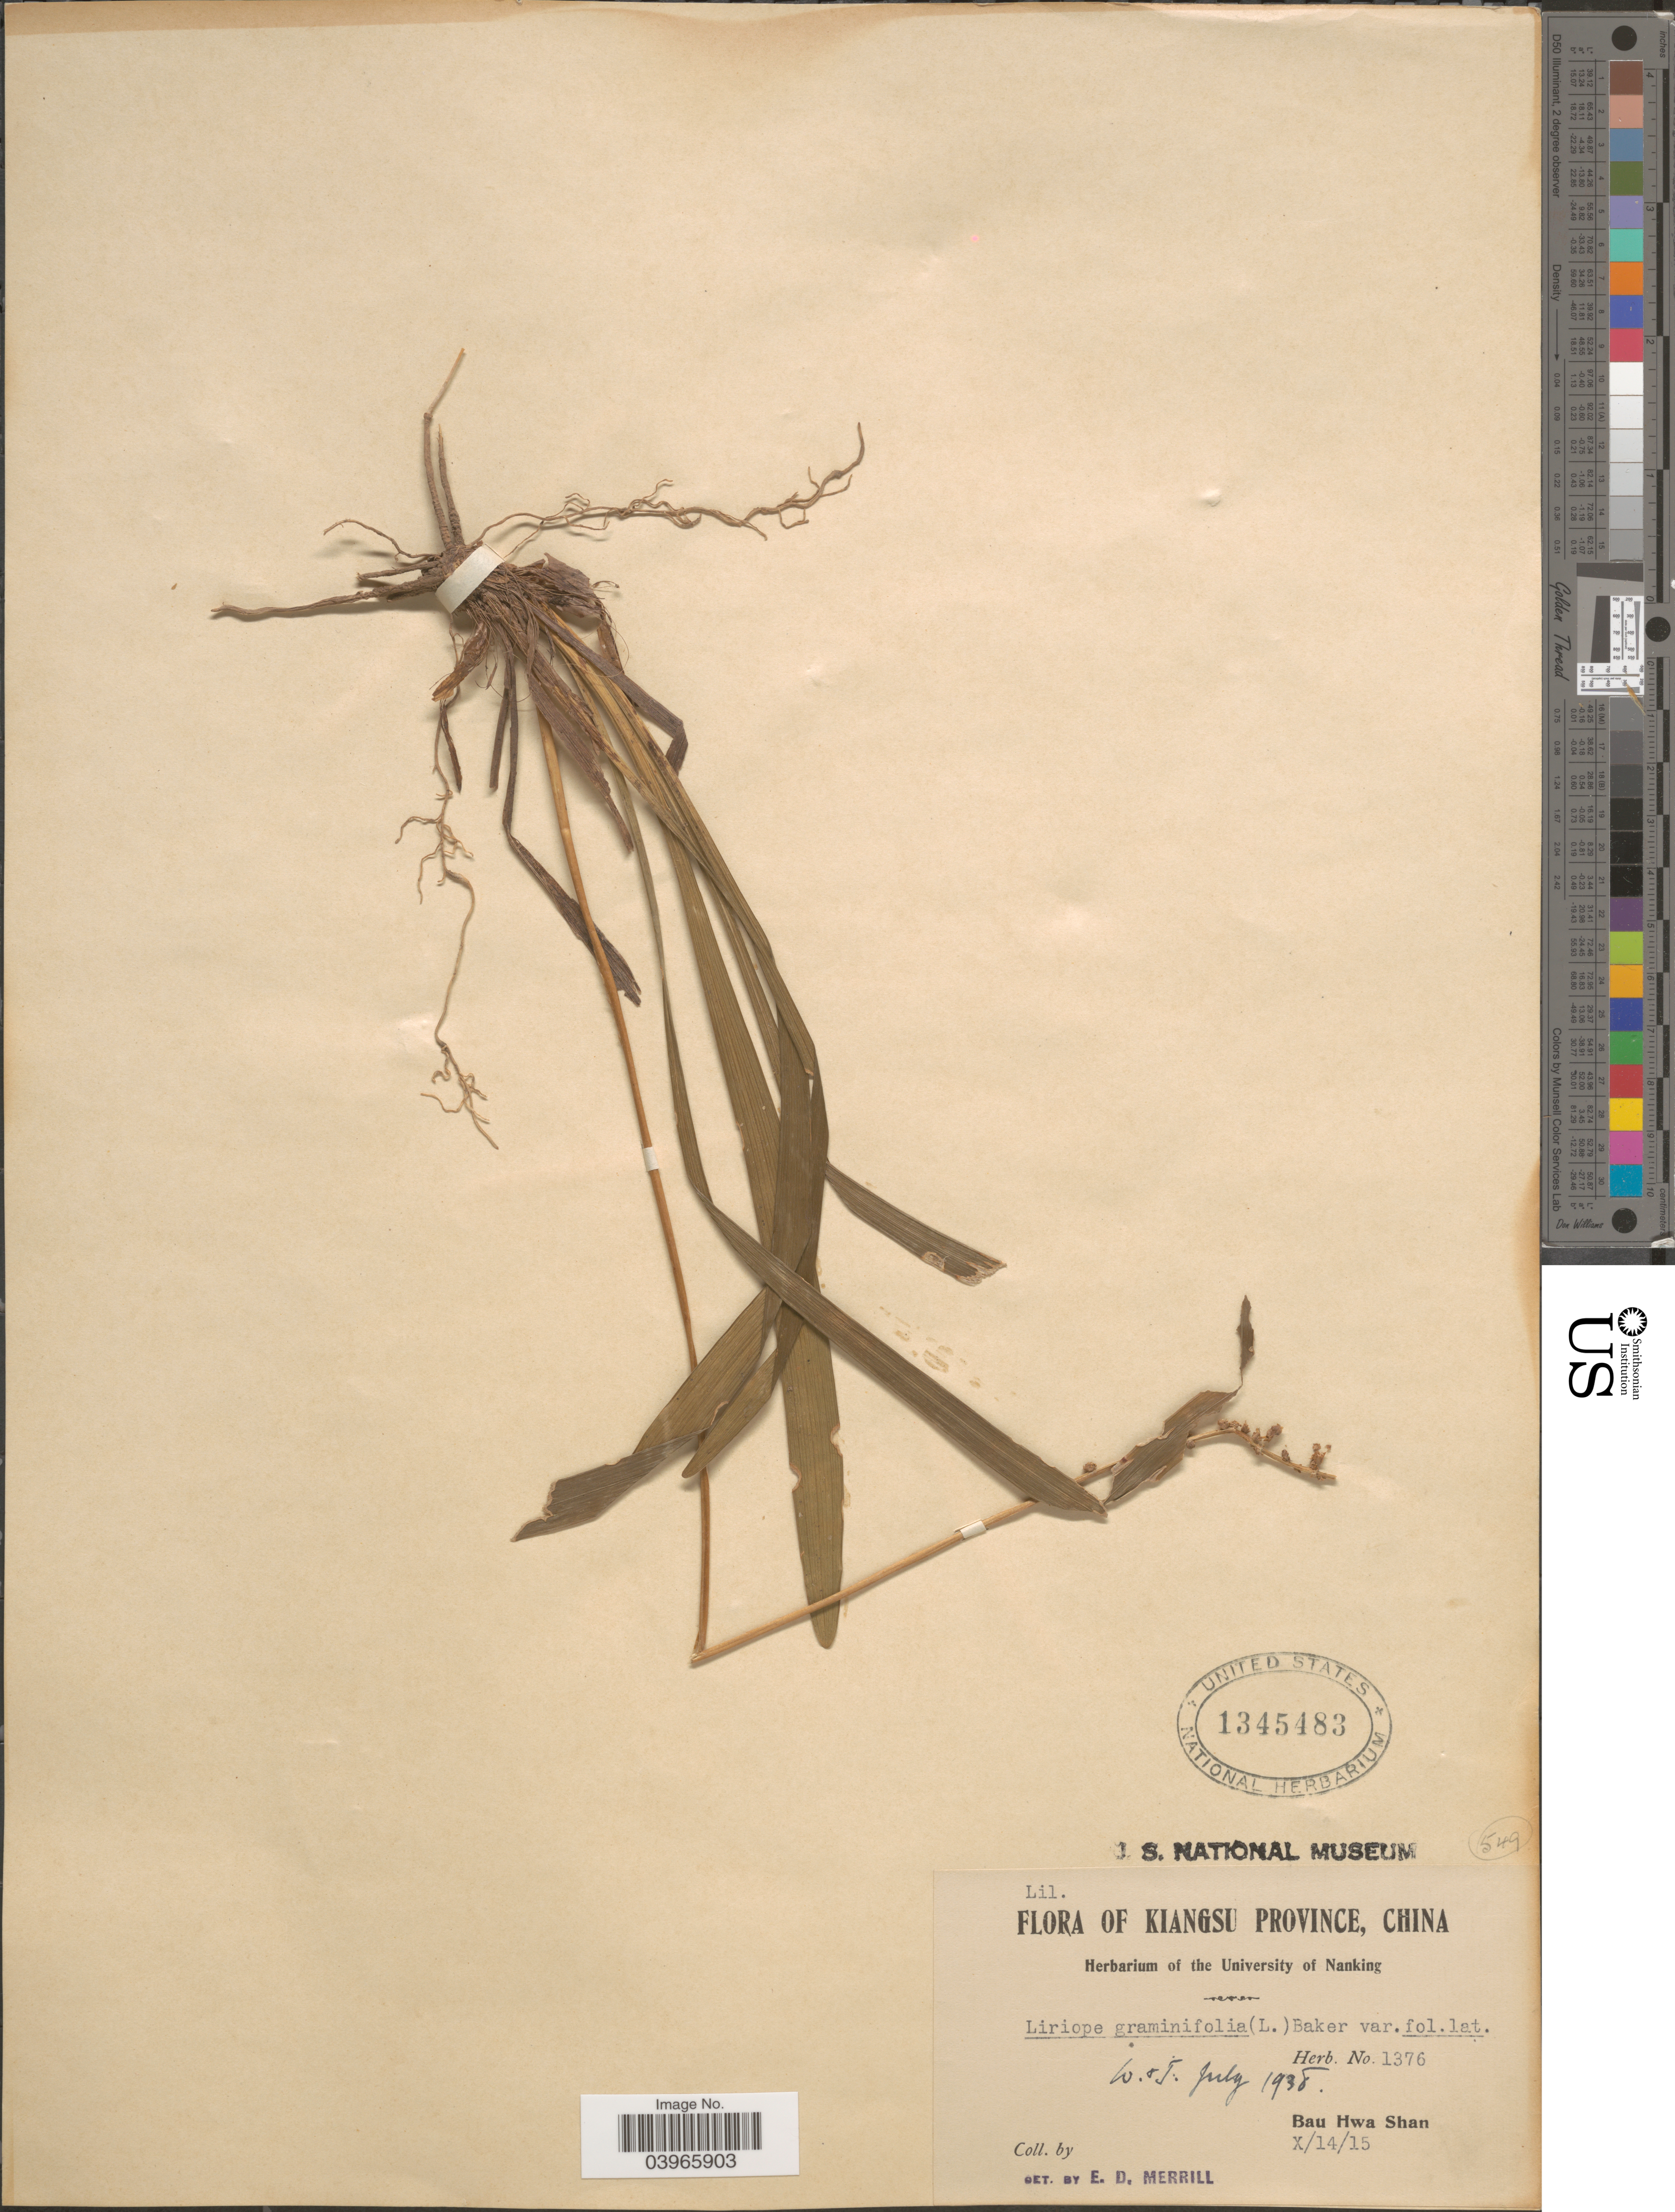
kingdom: Plantae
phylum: Tracheophyta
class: Liliopsida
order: Asparagales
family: Asparagaceae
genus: Liriope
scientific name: Liriope graminifolia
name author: (L.) Baker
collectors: ex herb. University of Nanking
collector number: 1376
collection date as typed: Transcribed d/m/y: 14/10/15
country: China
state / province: Jiangsu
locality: Kiangsu Province. Bau Hwa Shan.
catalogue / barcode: US 1345483